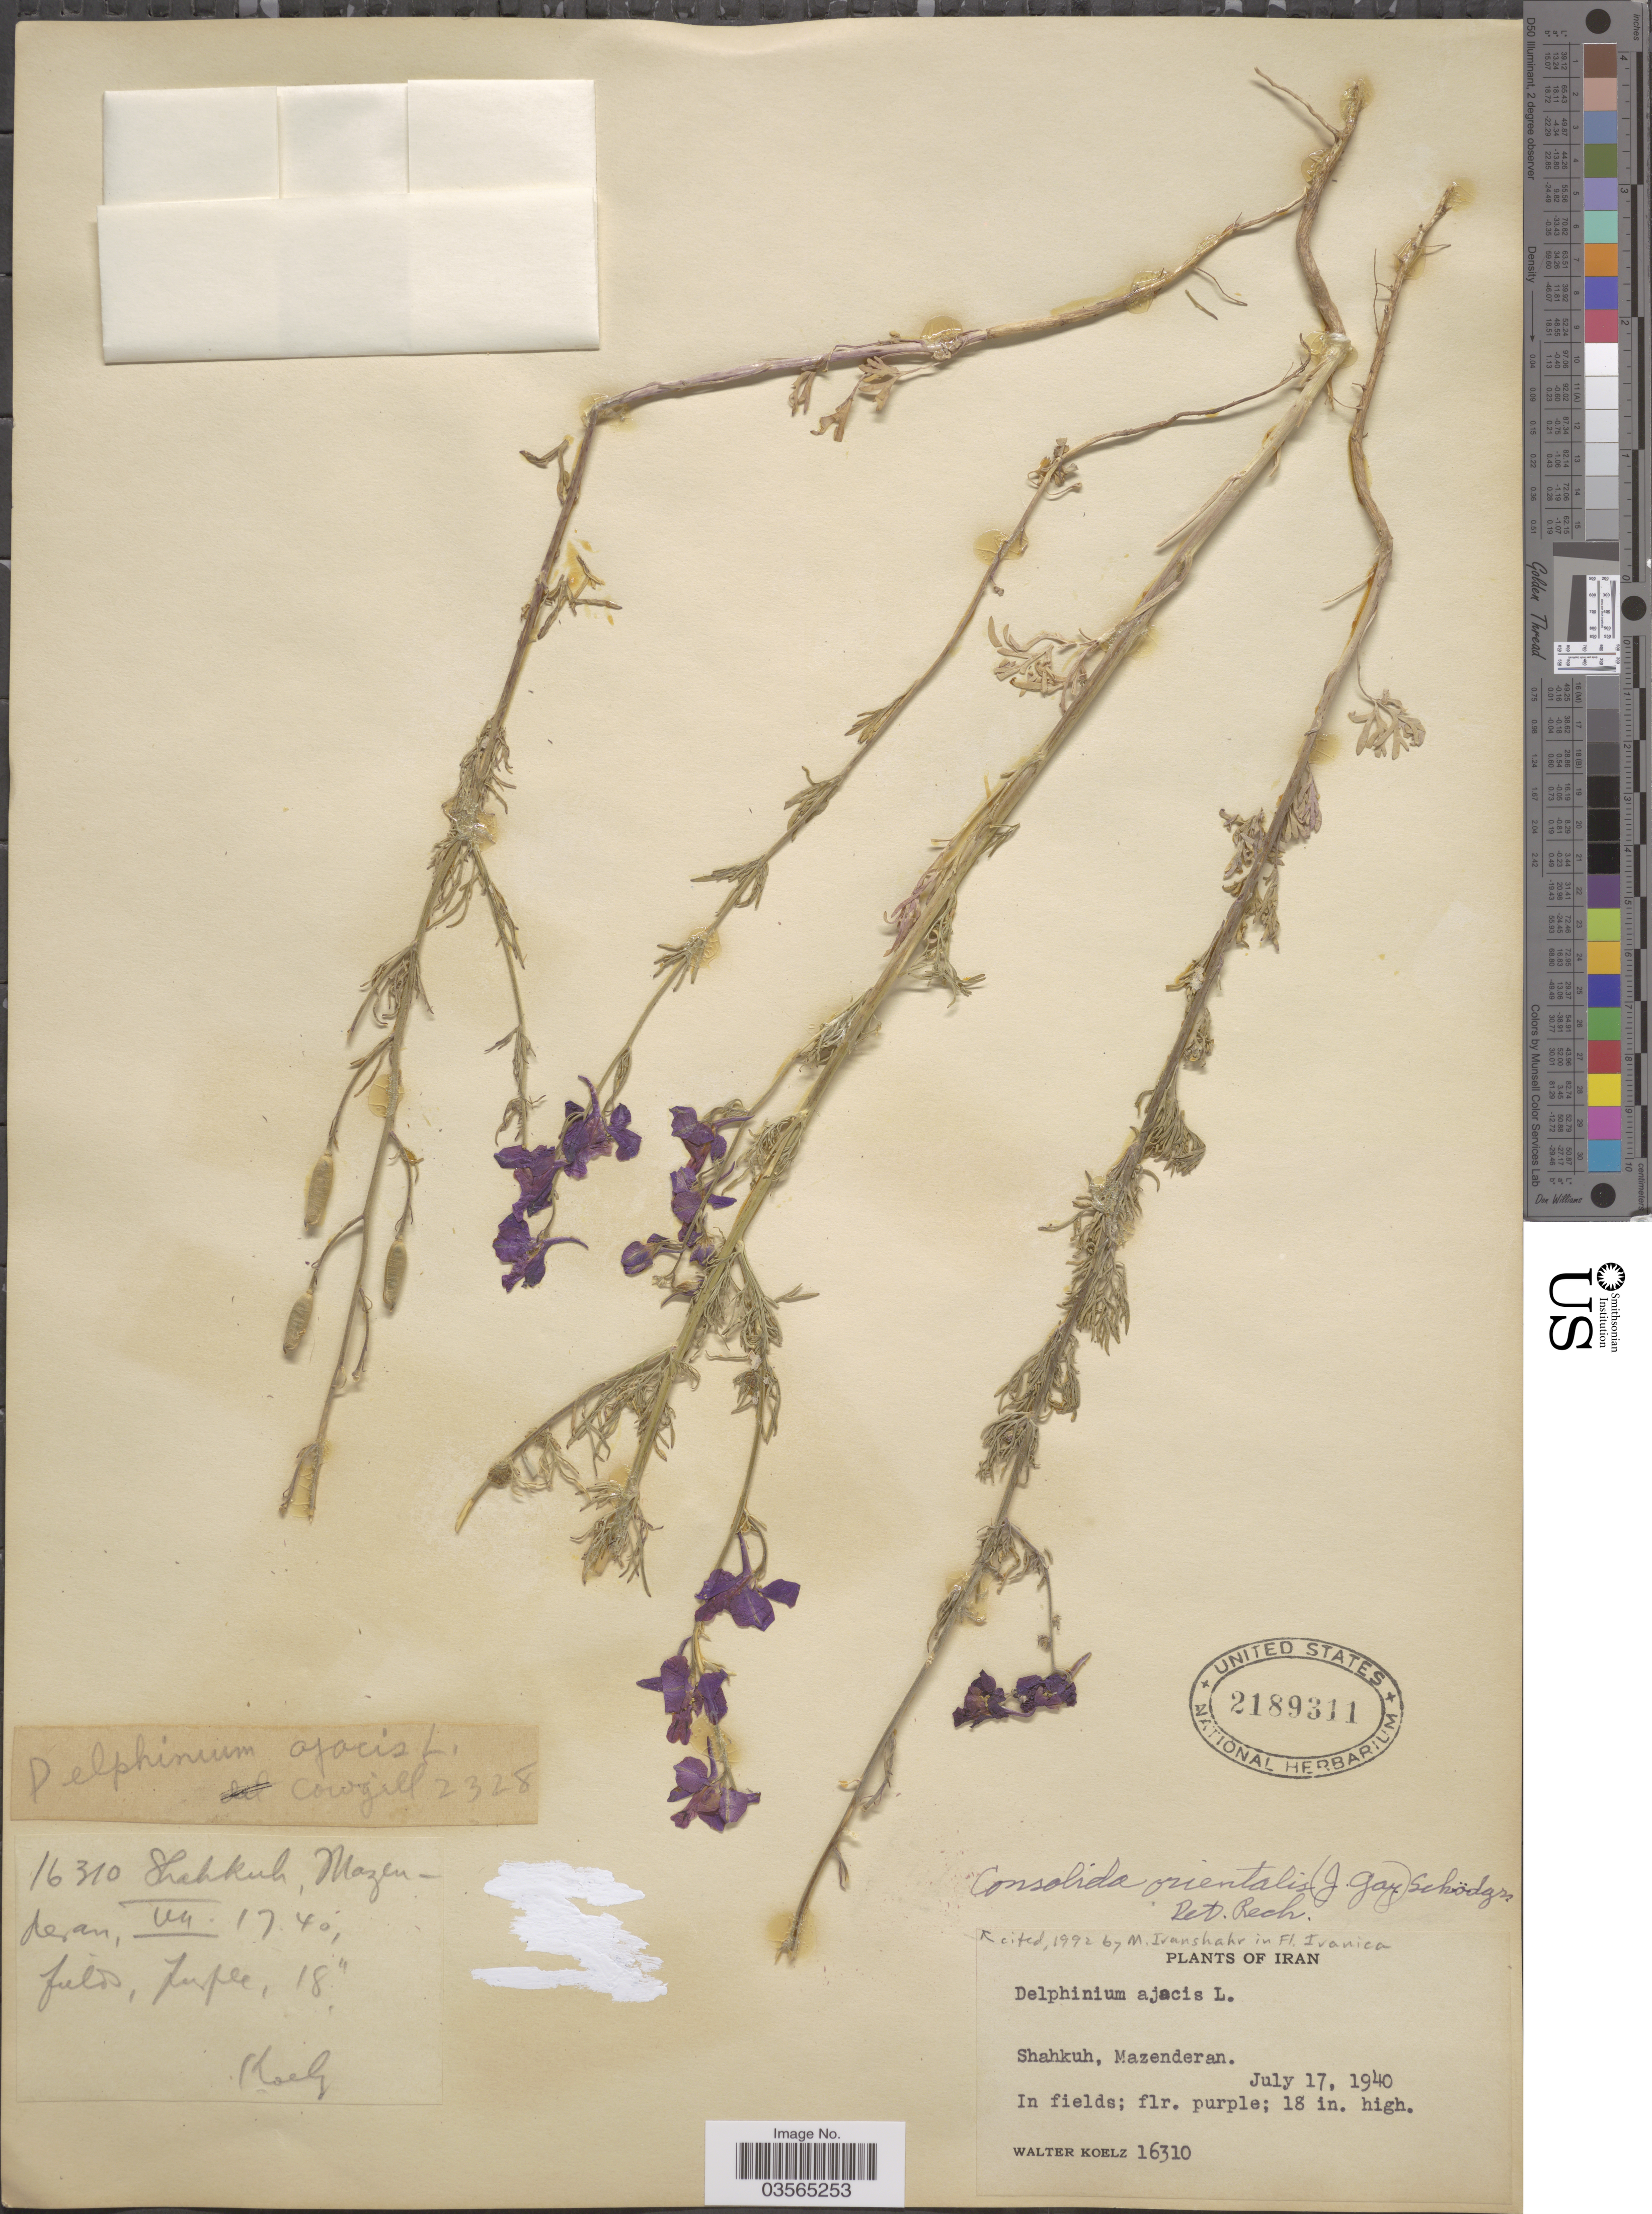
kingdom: Plantae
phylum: Tracheophyta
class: Magnoliopsida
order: Ranunculales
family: Ranunculaceae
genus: Delphinium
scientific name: Delphinium orientale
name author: J. Gay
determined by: Strong, Mark T., (BOT), Smithsonian Institution - National Museum of Natural History (UNITED STATES)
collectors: W. N. Koelz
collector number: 16310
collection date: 1940-07-17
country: Iran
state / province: Mazandaran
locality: Shahkuh.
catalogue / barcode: US 2189311